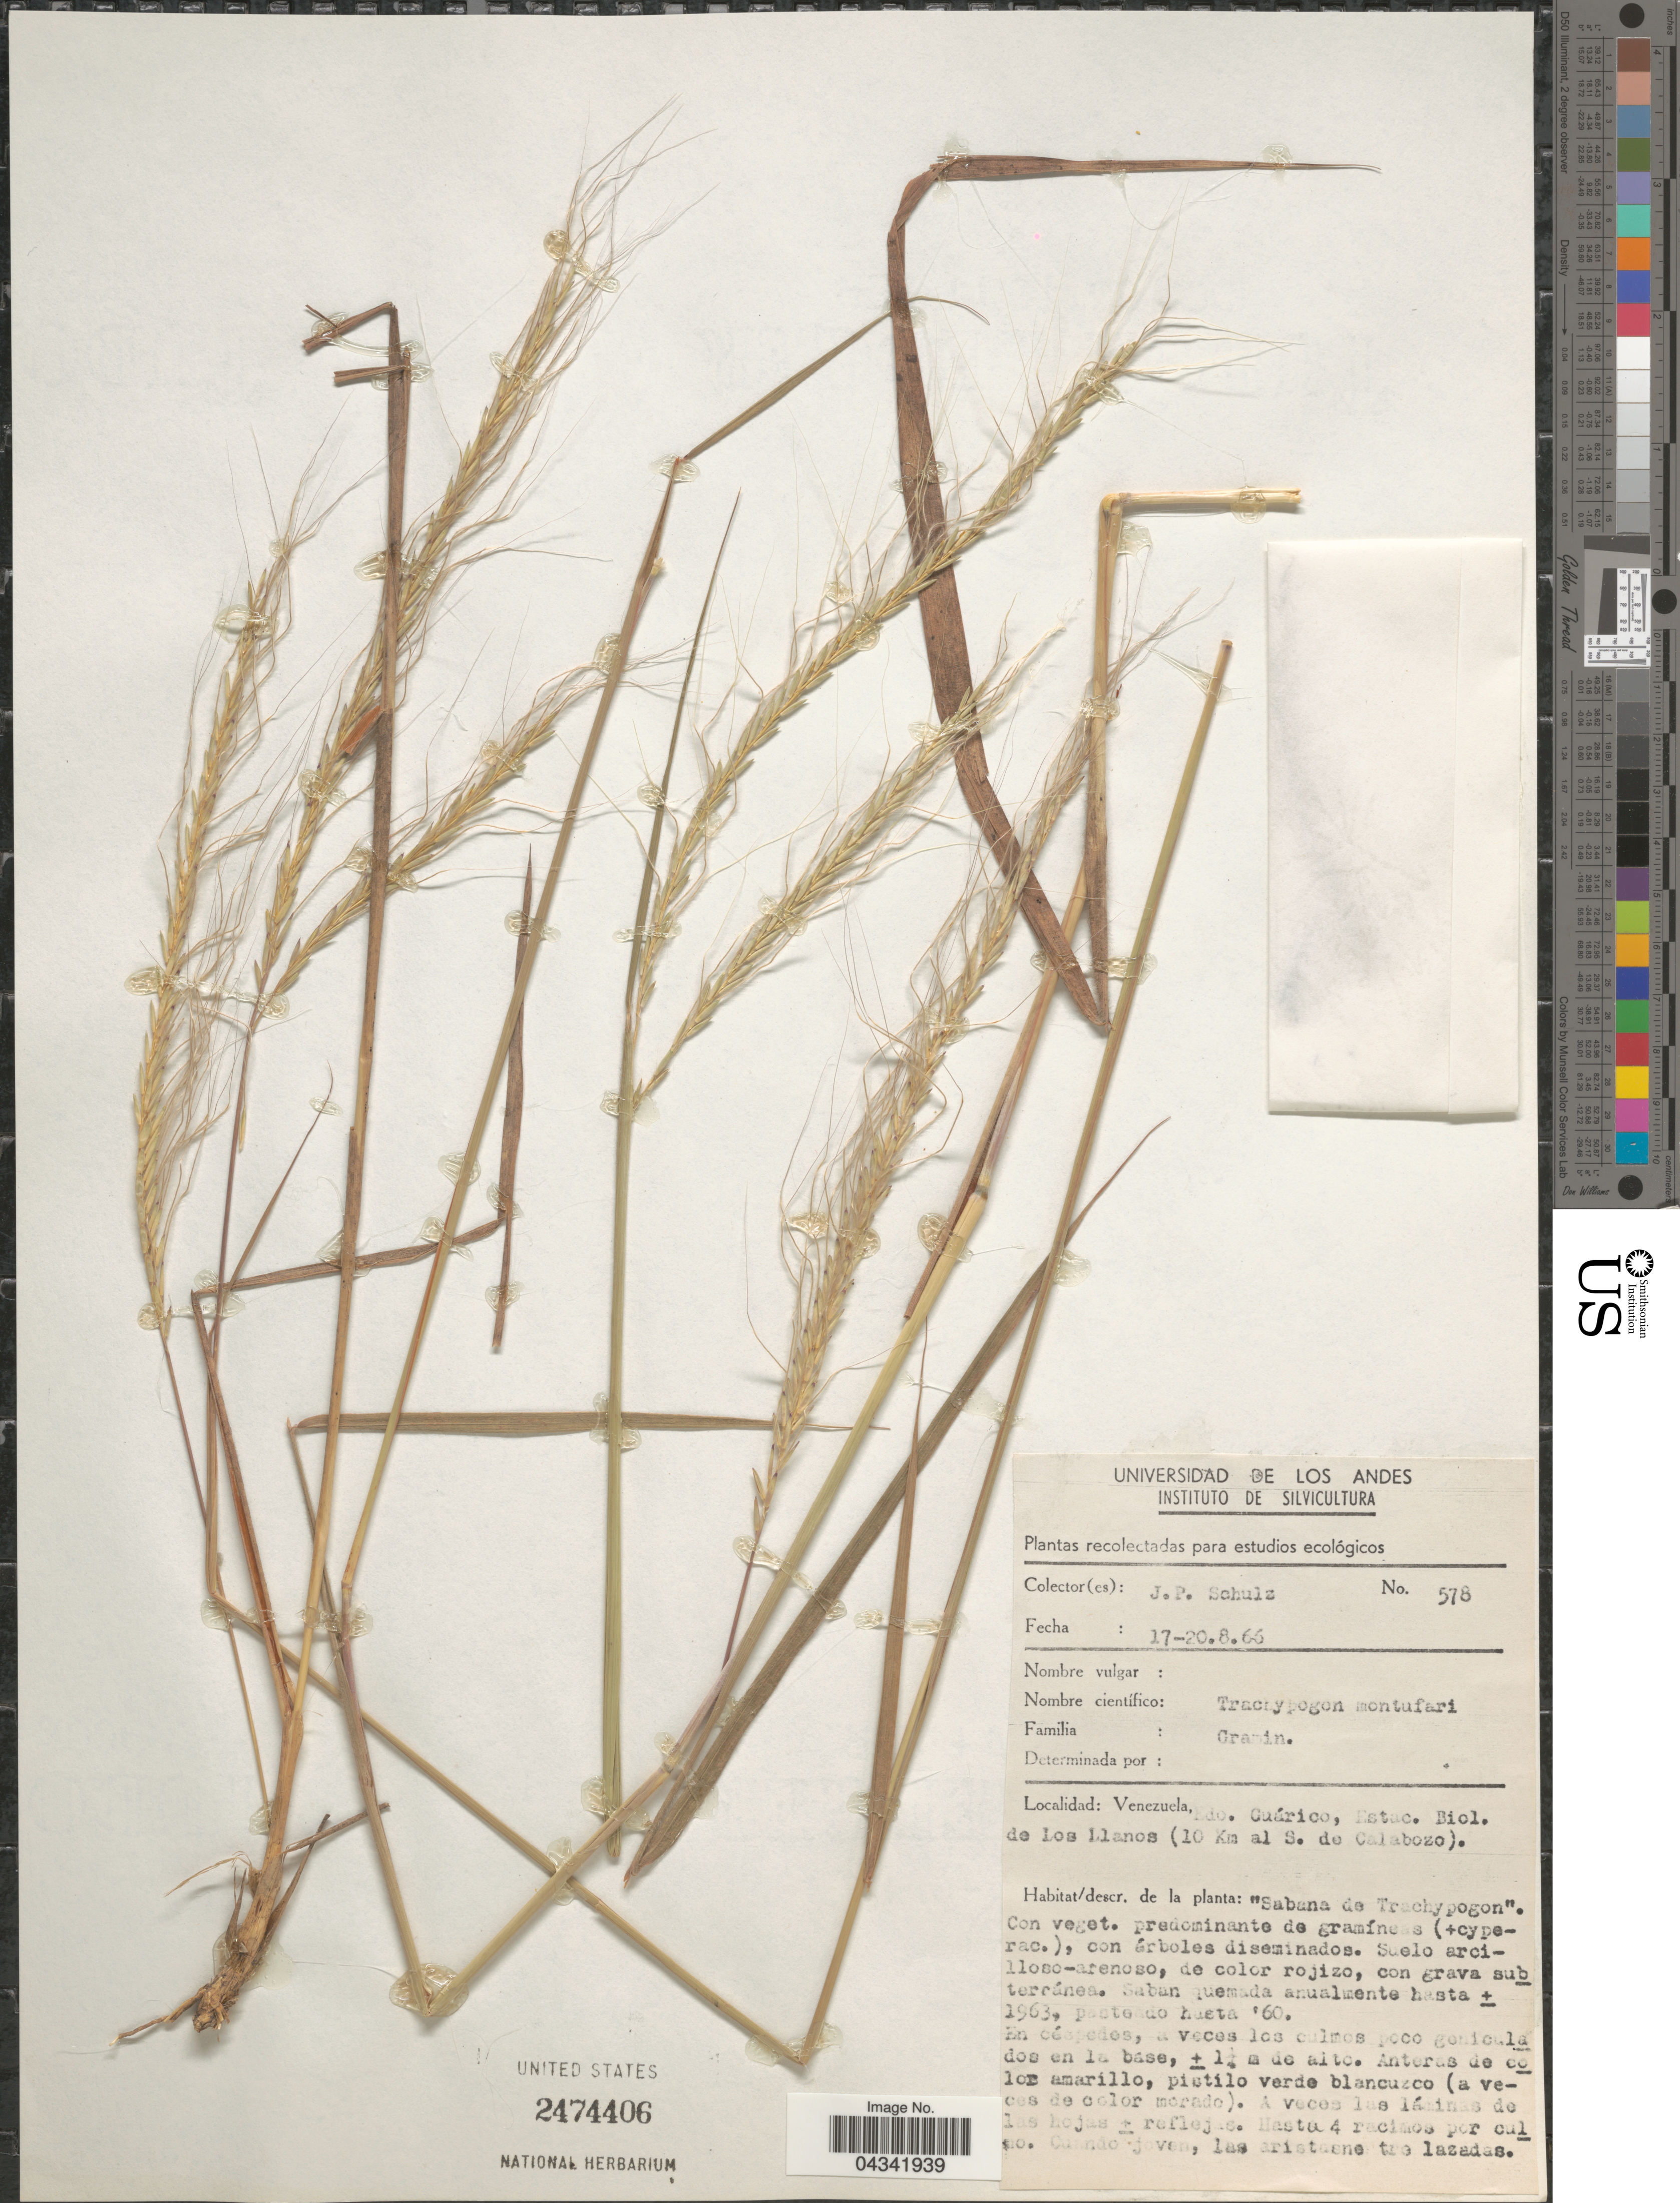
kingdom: Plantae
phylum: Tracheophyta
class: Liliopsida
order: Poales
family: Poaceae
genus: Trachypogon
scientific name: Trachypogon spicatus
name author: (L. f.) Kuntze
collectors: J. P. Schulz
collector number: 578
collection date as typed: Transcribed d/m/y: 17/8/66 to 20/8/66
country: Venezuela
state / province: Guarico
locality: Estac. Biol. de Los Llanos (10 Km al S. de Calabozo).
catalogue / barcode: US 2474406